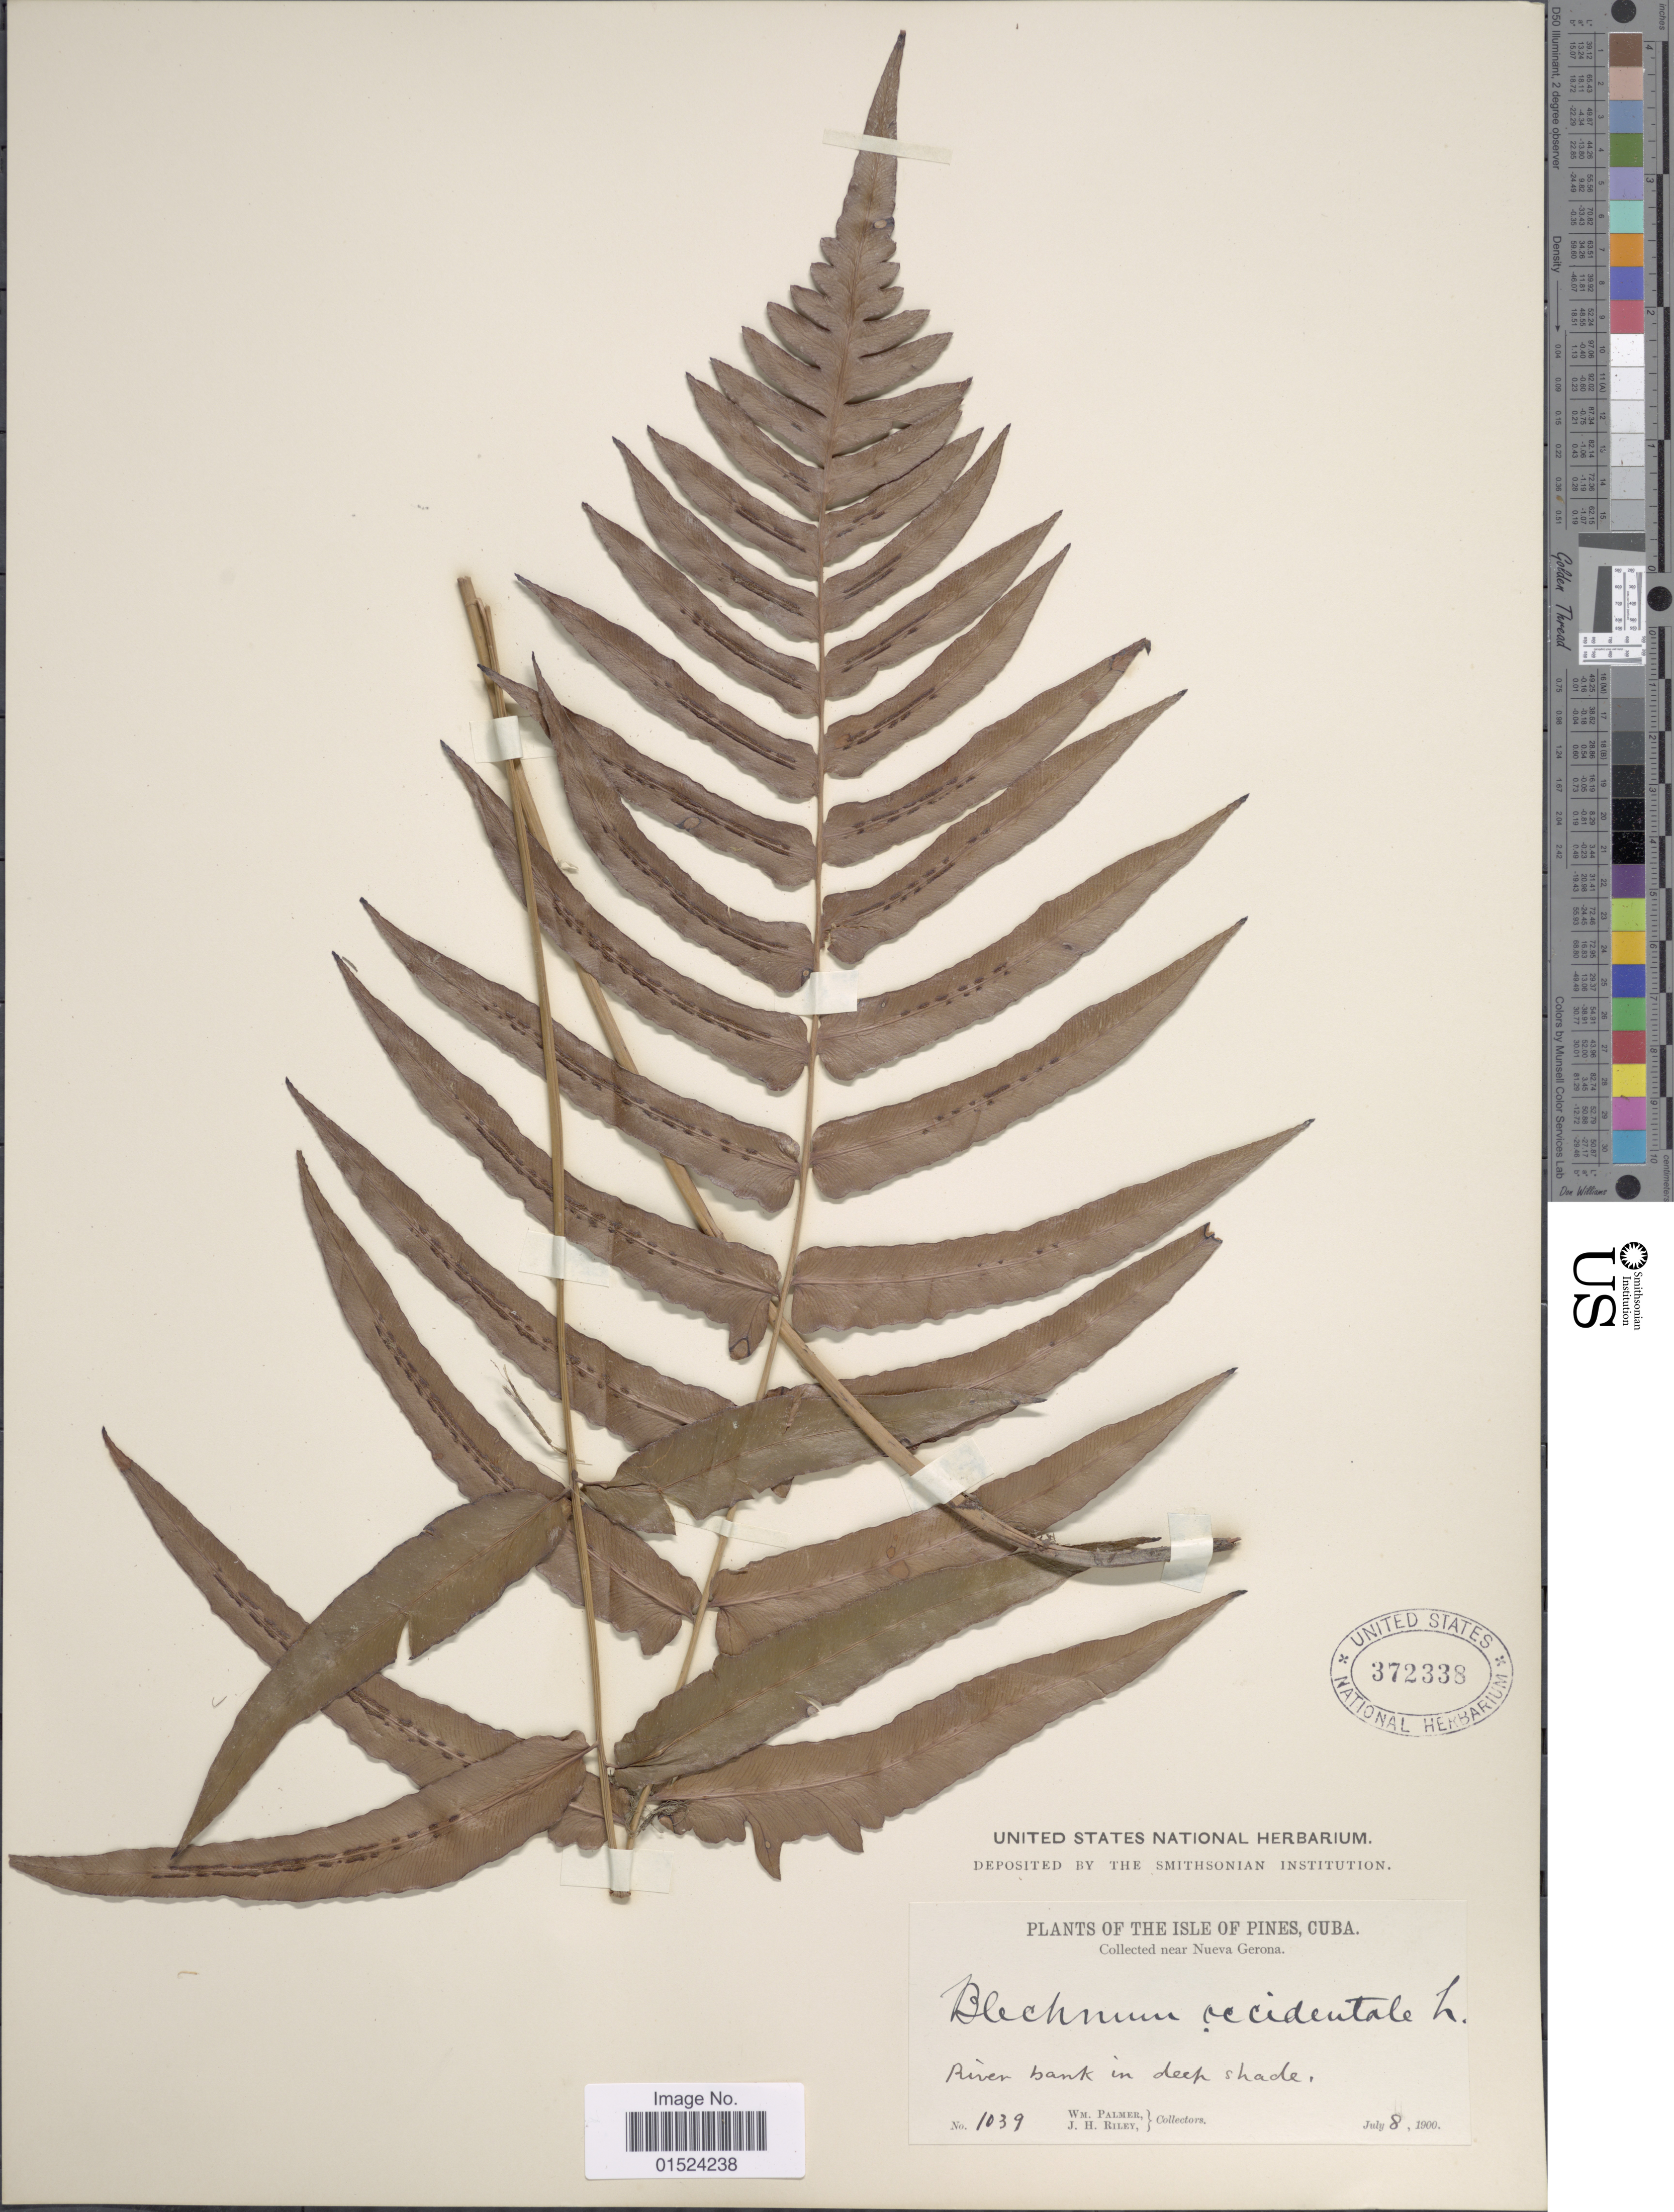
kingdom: Plantae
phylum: Tracheophyta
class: Polypodiopsida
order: Polypodiales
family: Blechnaceae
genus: Blechnum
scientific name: Blechnum occidentale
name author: L.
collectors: W. Palmer & J. H. Riley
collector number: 10398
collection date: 1900-07-08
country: Cuba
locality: Plants of the Isle of Pines, river bank in deep shade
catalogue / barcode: US 372338